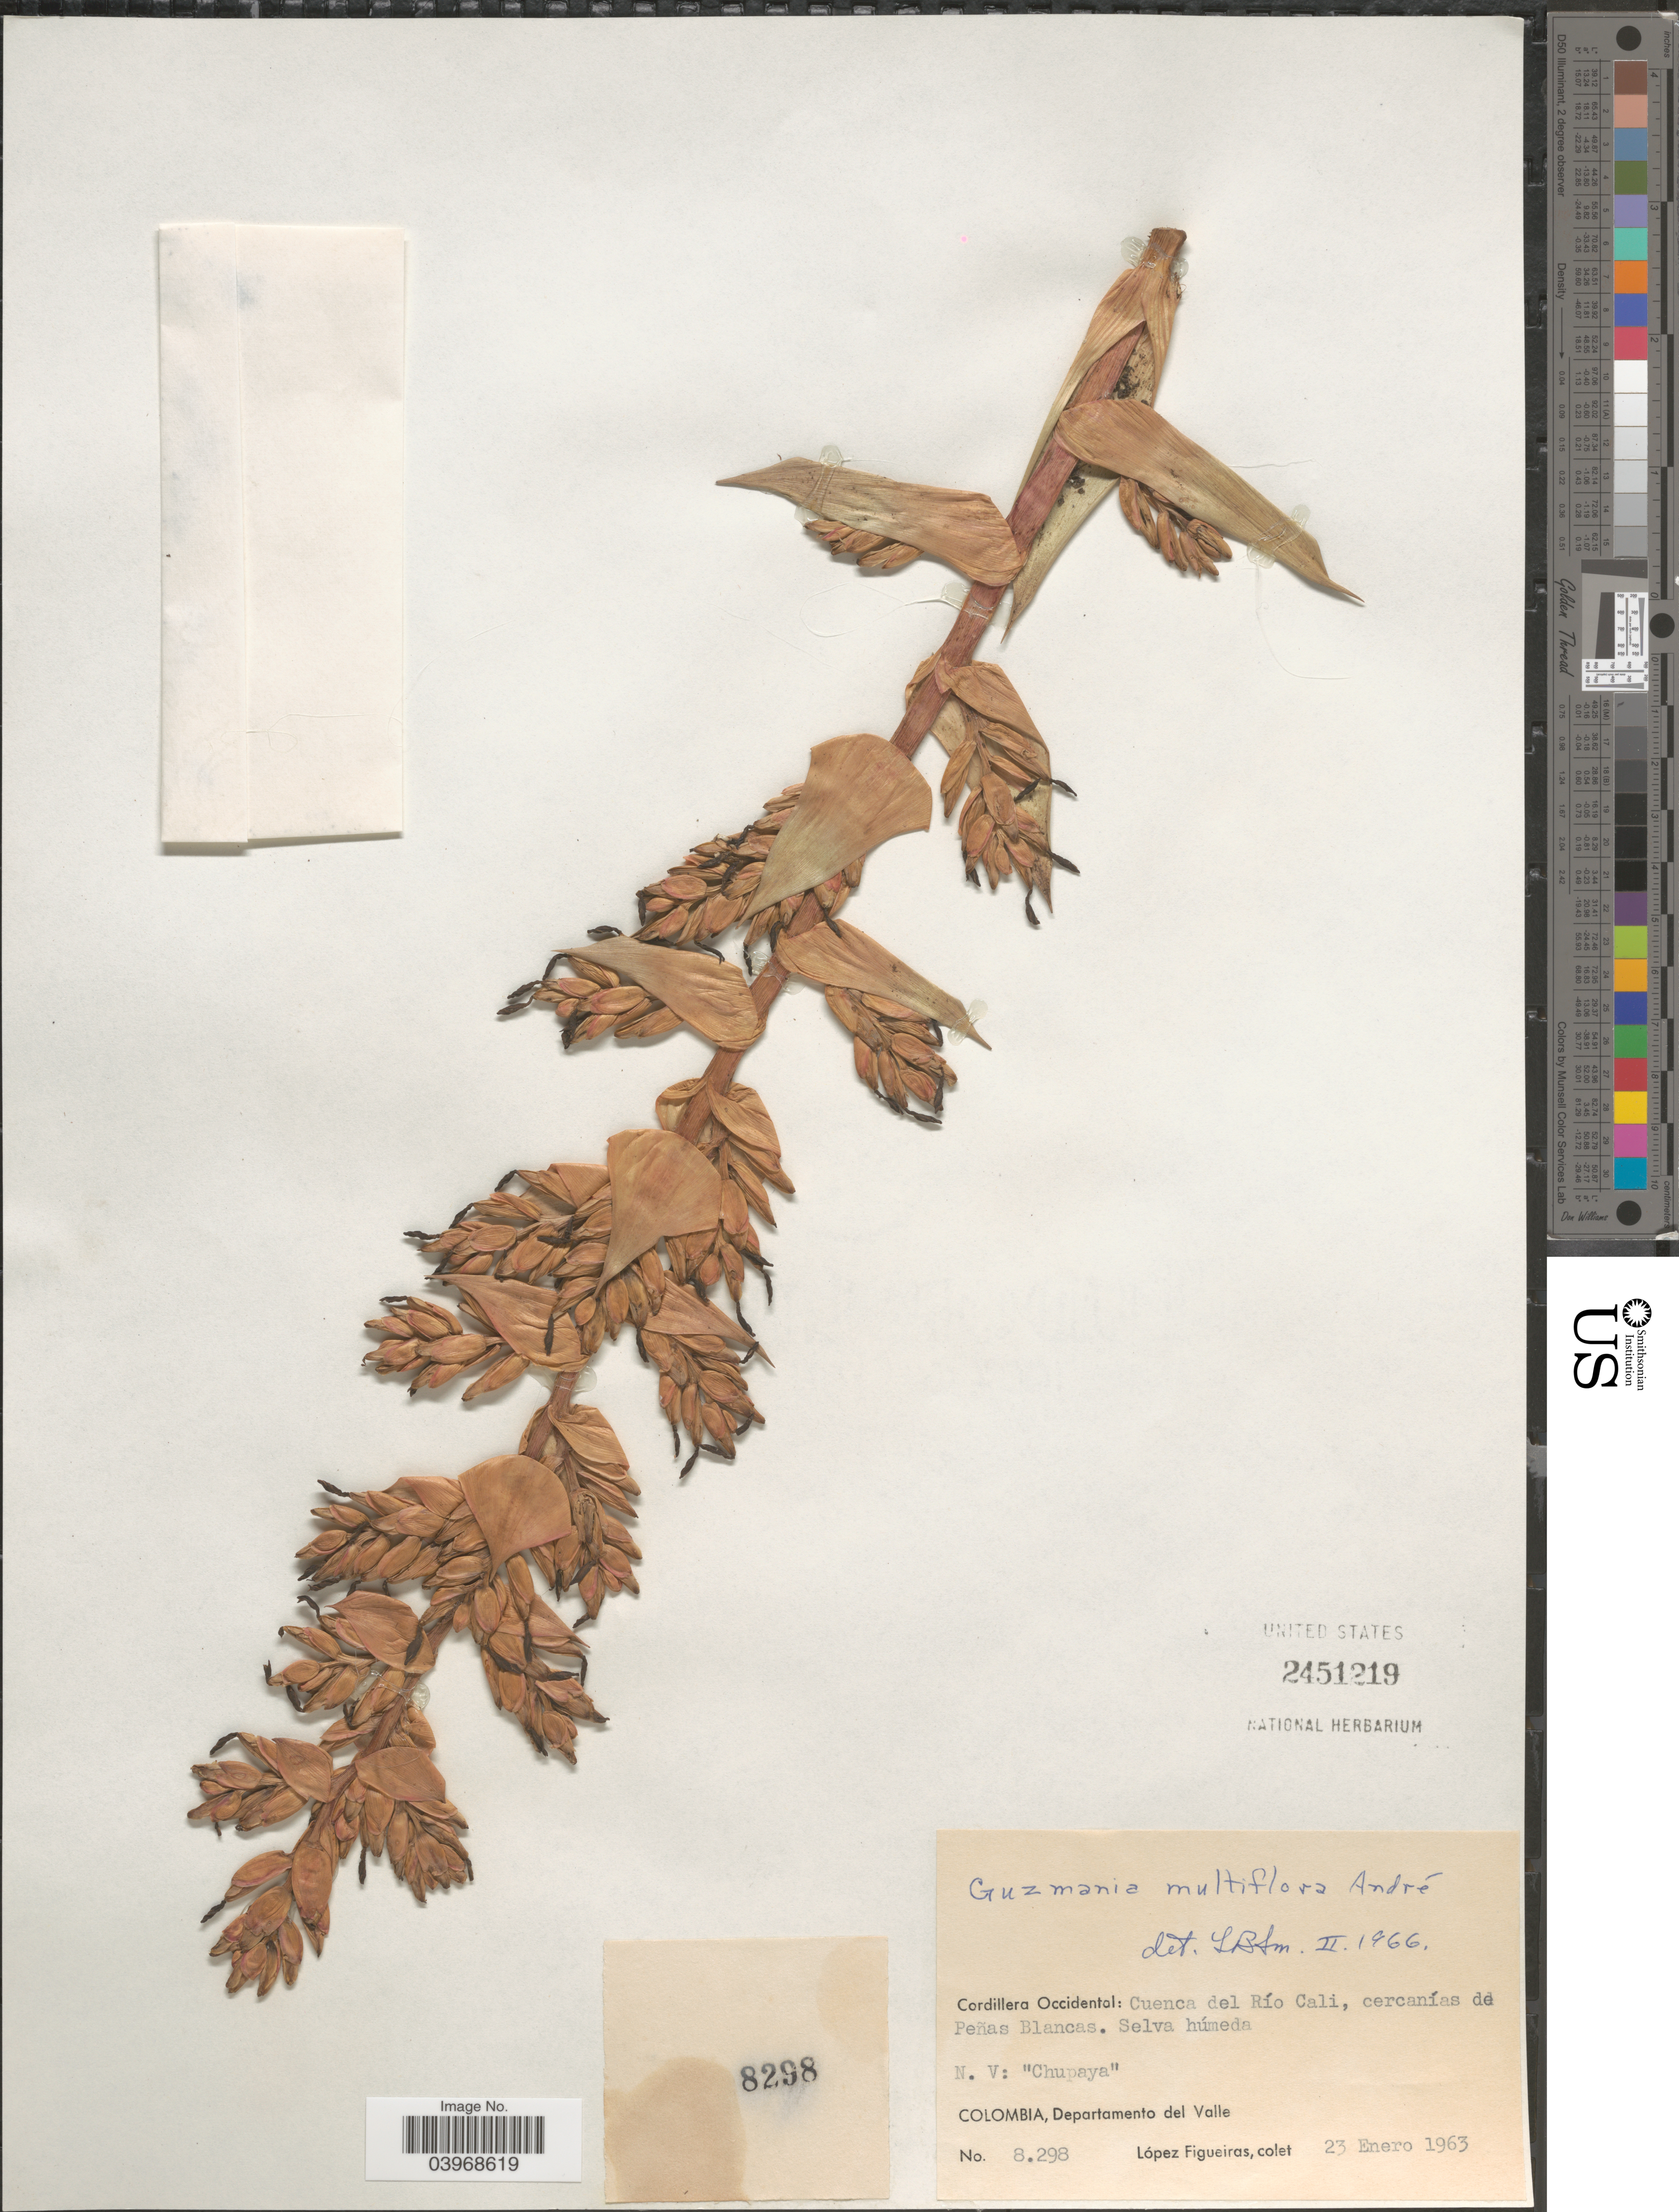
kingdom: Plantae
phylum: Tracheophyta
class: Liliopsida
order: Poales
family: Bromeliaceae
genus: Guzmania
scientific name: Guzmania multiflora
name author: (André) André ex Mez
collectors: M. López Figueiras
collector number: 8298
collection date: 1963-01-23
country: Colombia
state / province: Valle del Cauca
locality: Cordillera Occidental: Cuenca del Río Cali, cercanías de Peñas Blancas. Selva húmeda. Departamento del Valle.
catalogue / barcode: US 2451219